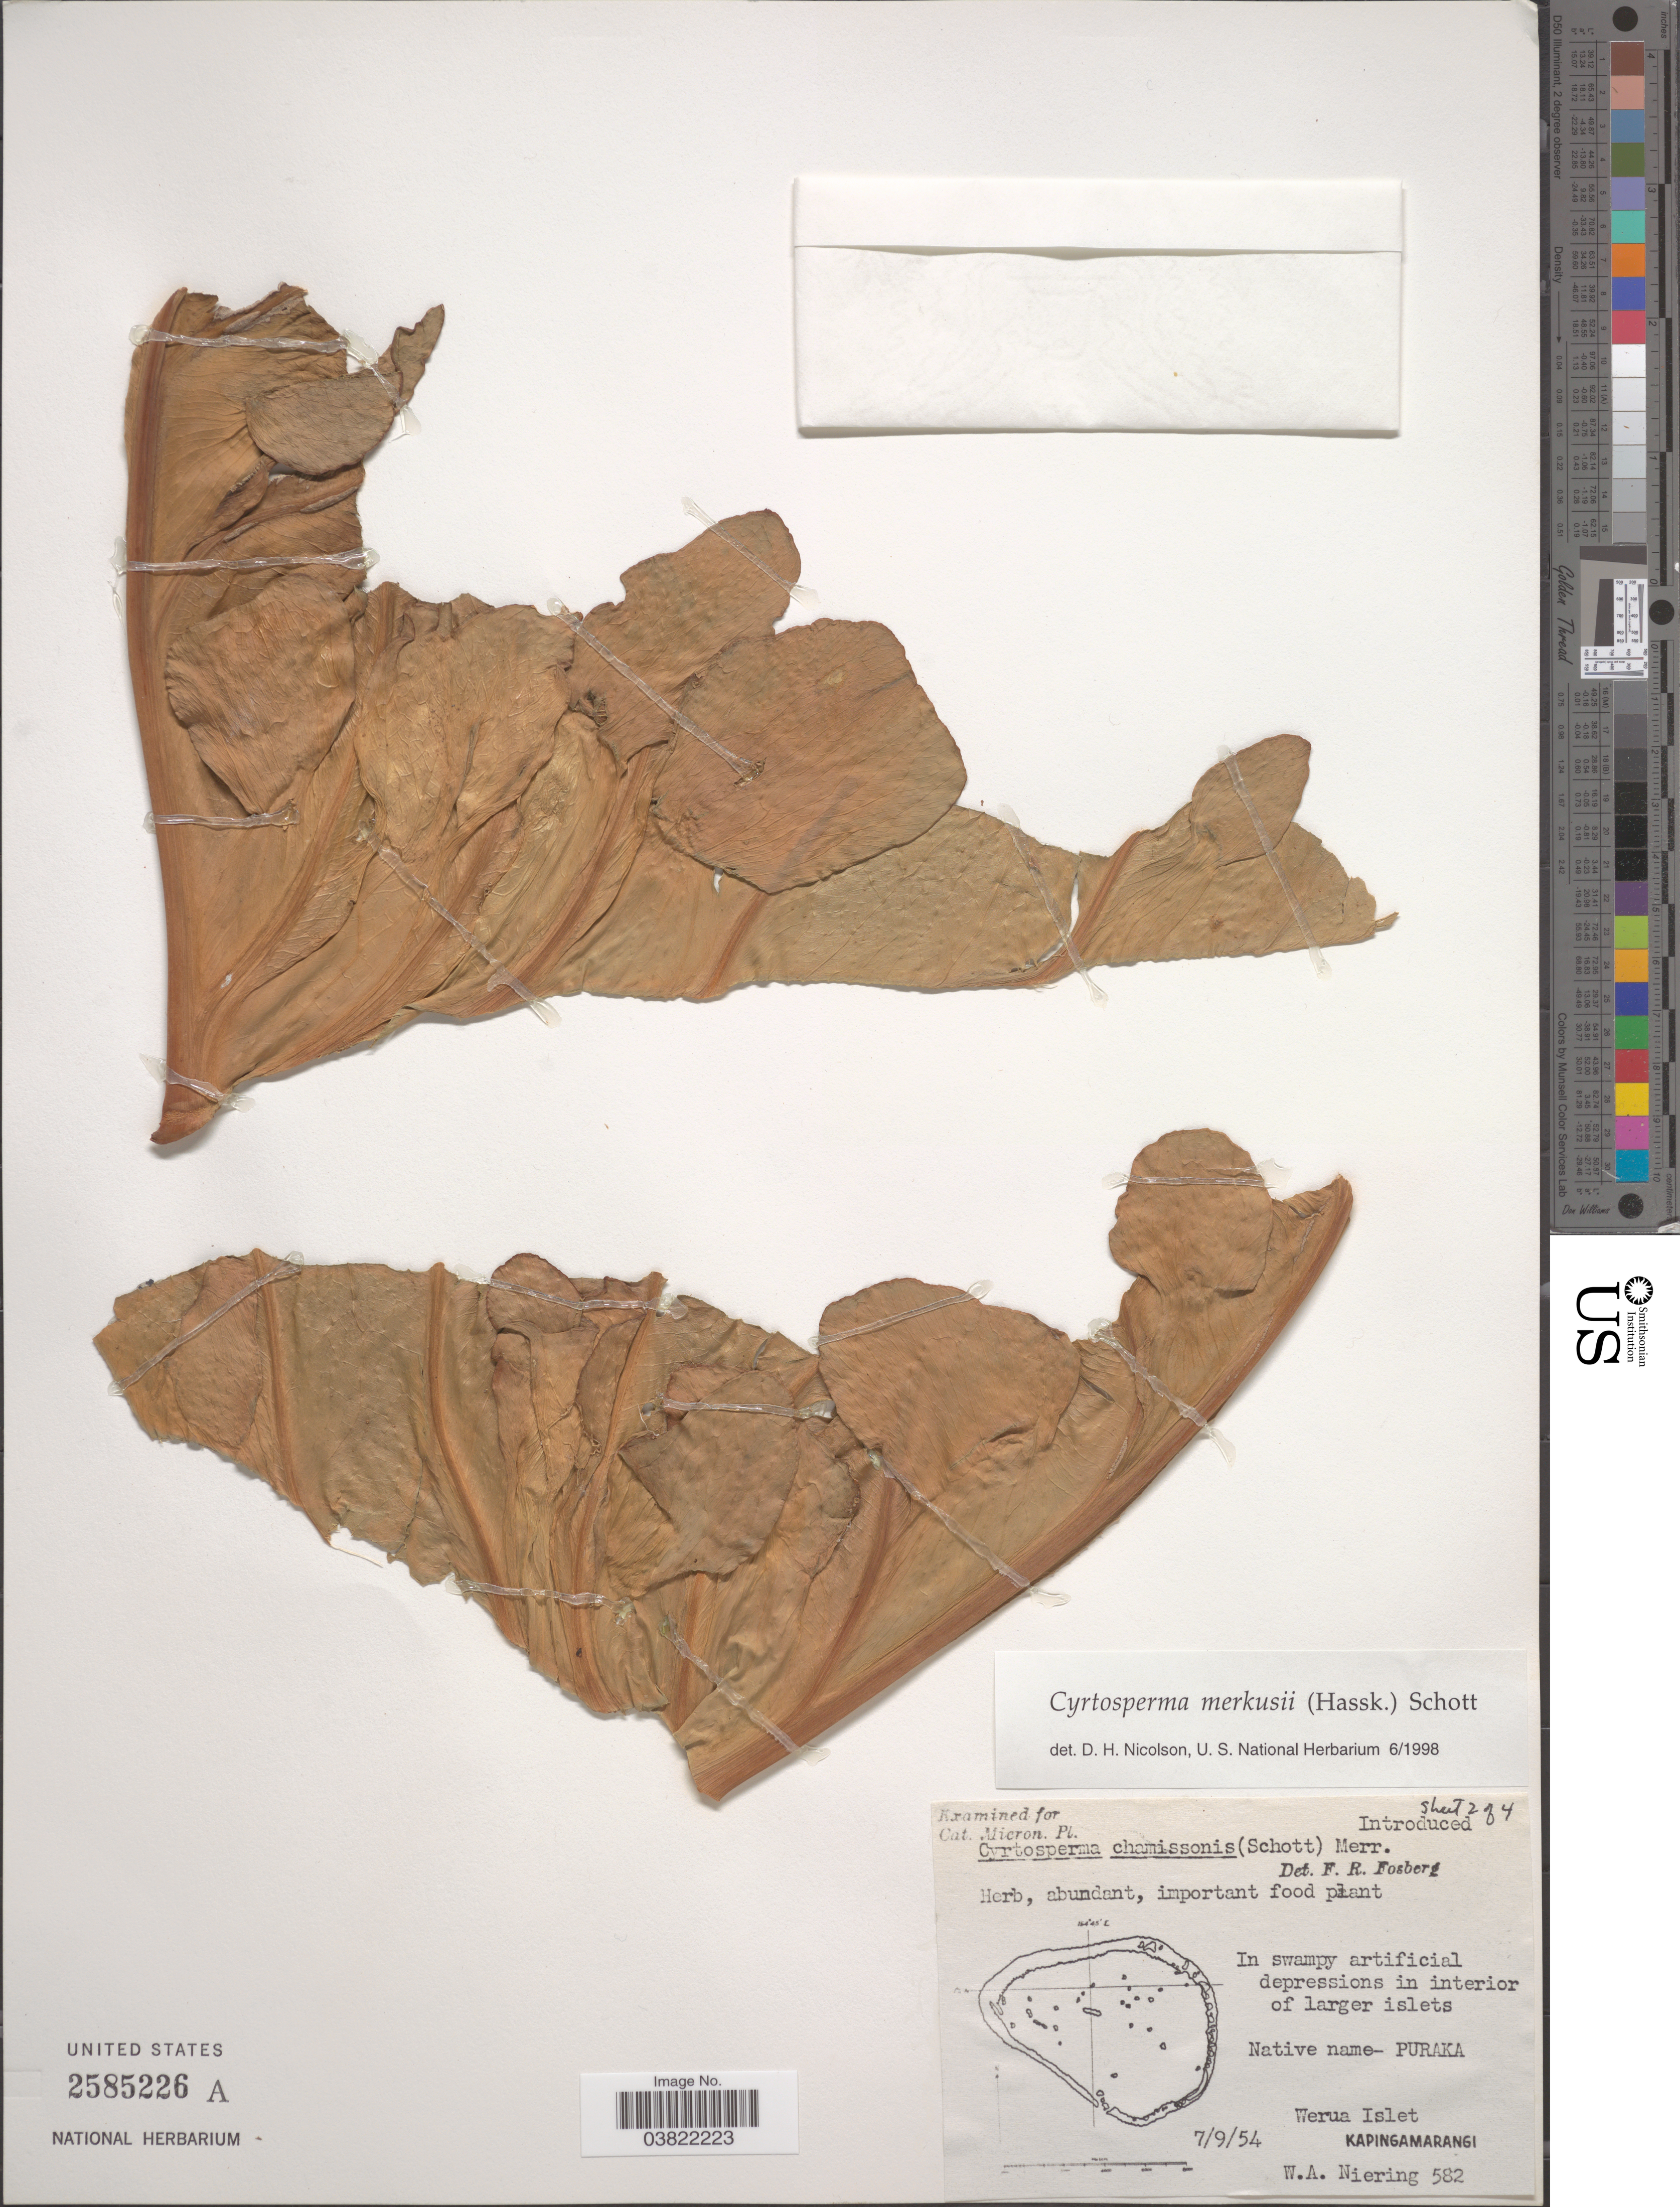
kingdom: Plantae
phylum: Tracheophyta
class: Liliopsida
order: Alismatales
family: Araceae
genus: Cyrtosperma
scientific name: Cyrtosperma merkusii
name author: (Hassk.) Schott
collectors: W. Niering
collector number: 582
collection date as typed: Transcribed d/m/y: 7/9/54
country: Micronesia, Federated States of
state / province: Pohnpei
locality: Werua Islet. Kapingamarangi.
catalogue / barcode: US 2585226A